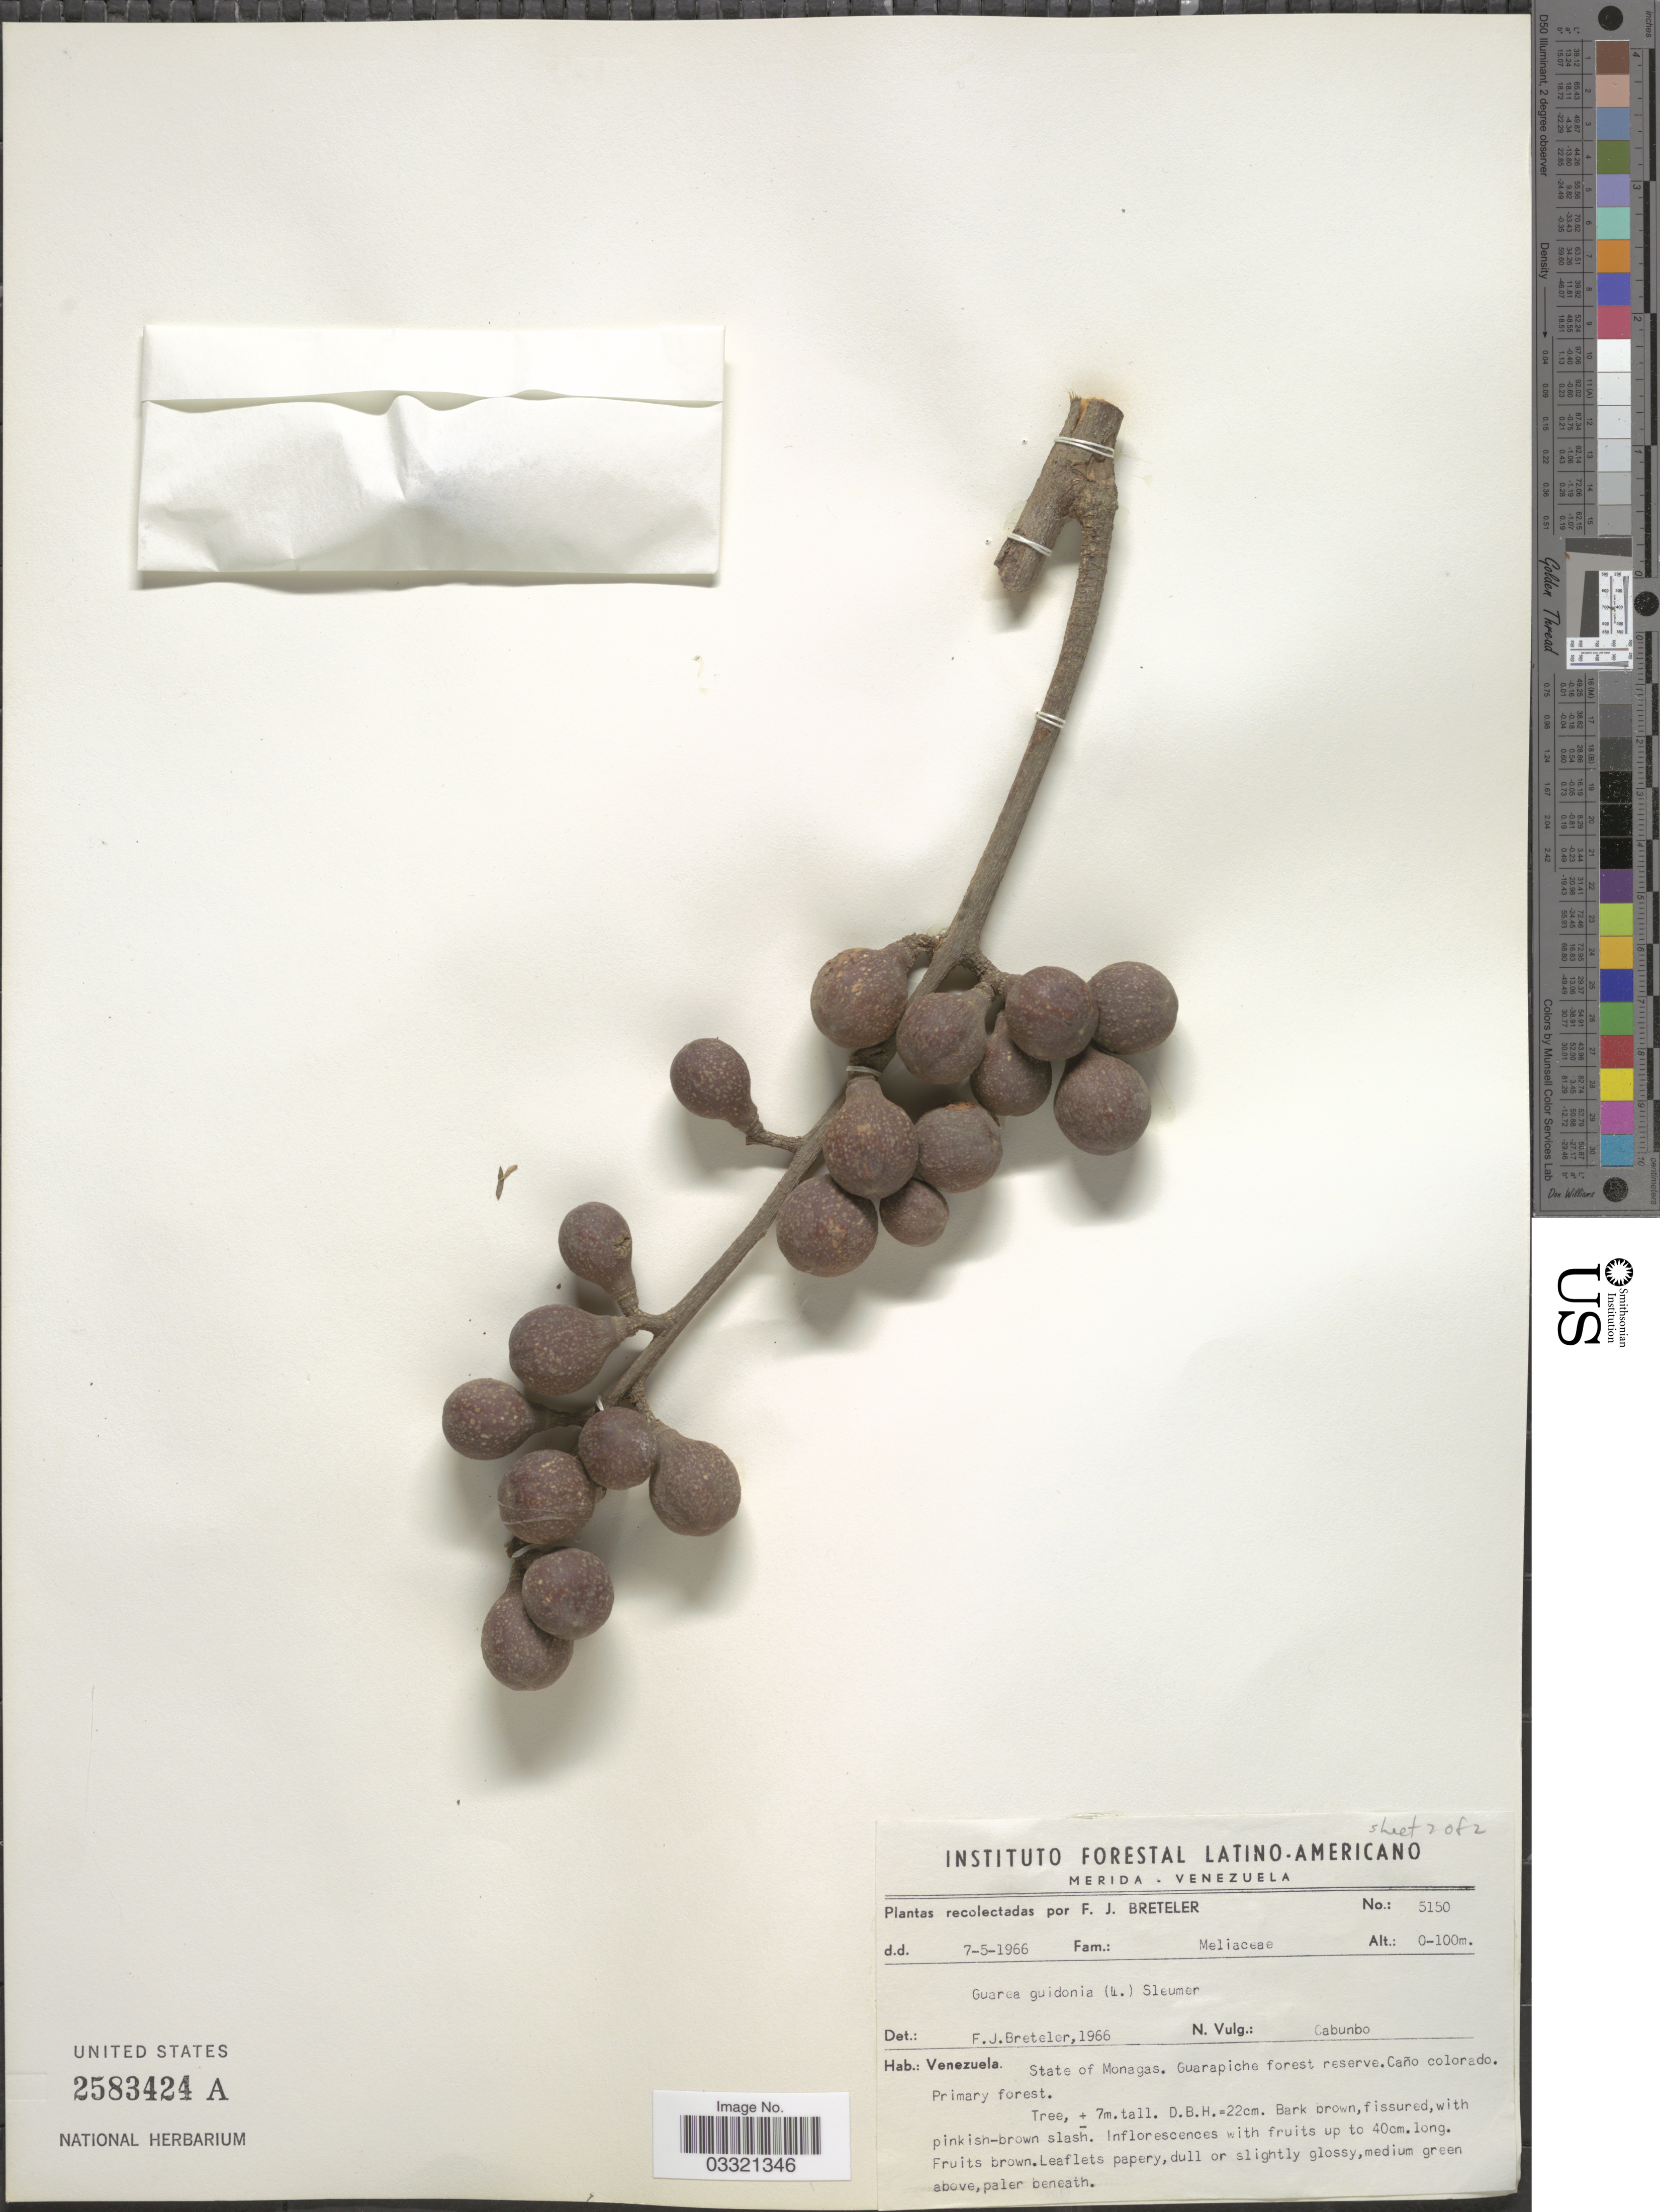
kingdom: Plantae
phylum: Tracheophyta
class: Magnoliopsida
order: Sapindales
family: Meliaceae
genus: Guarea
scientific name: Guarea guidonia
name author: (L.) Sleumer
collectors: F. J. Breteler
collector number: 5150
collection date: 1966-05-07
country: Venezuela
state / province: Monagas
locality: Guarapiche forest reserve. Caño colorado. Primary forest.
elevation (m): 0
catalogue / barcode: US 2583424A